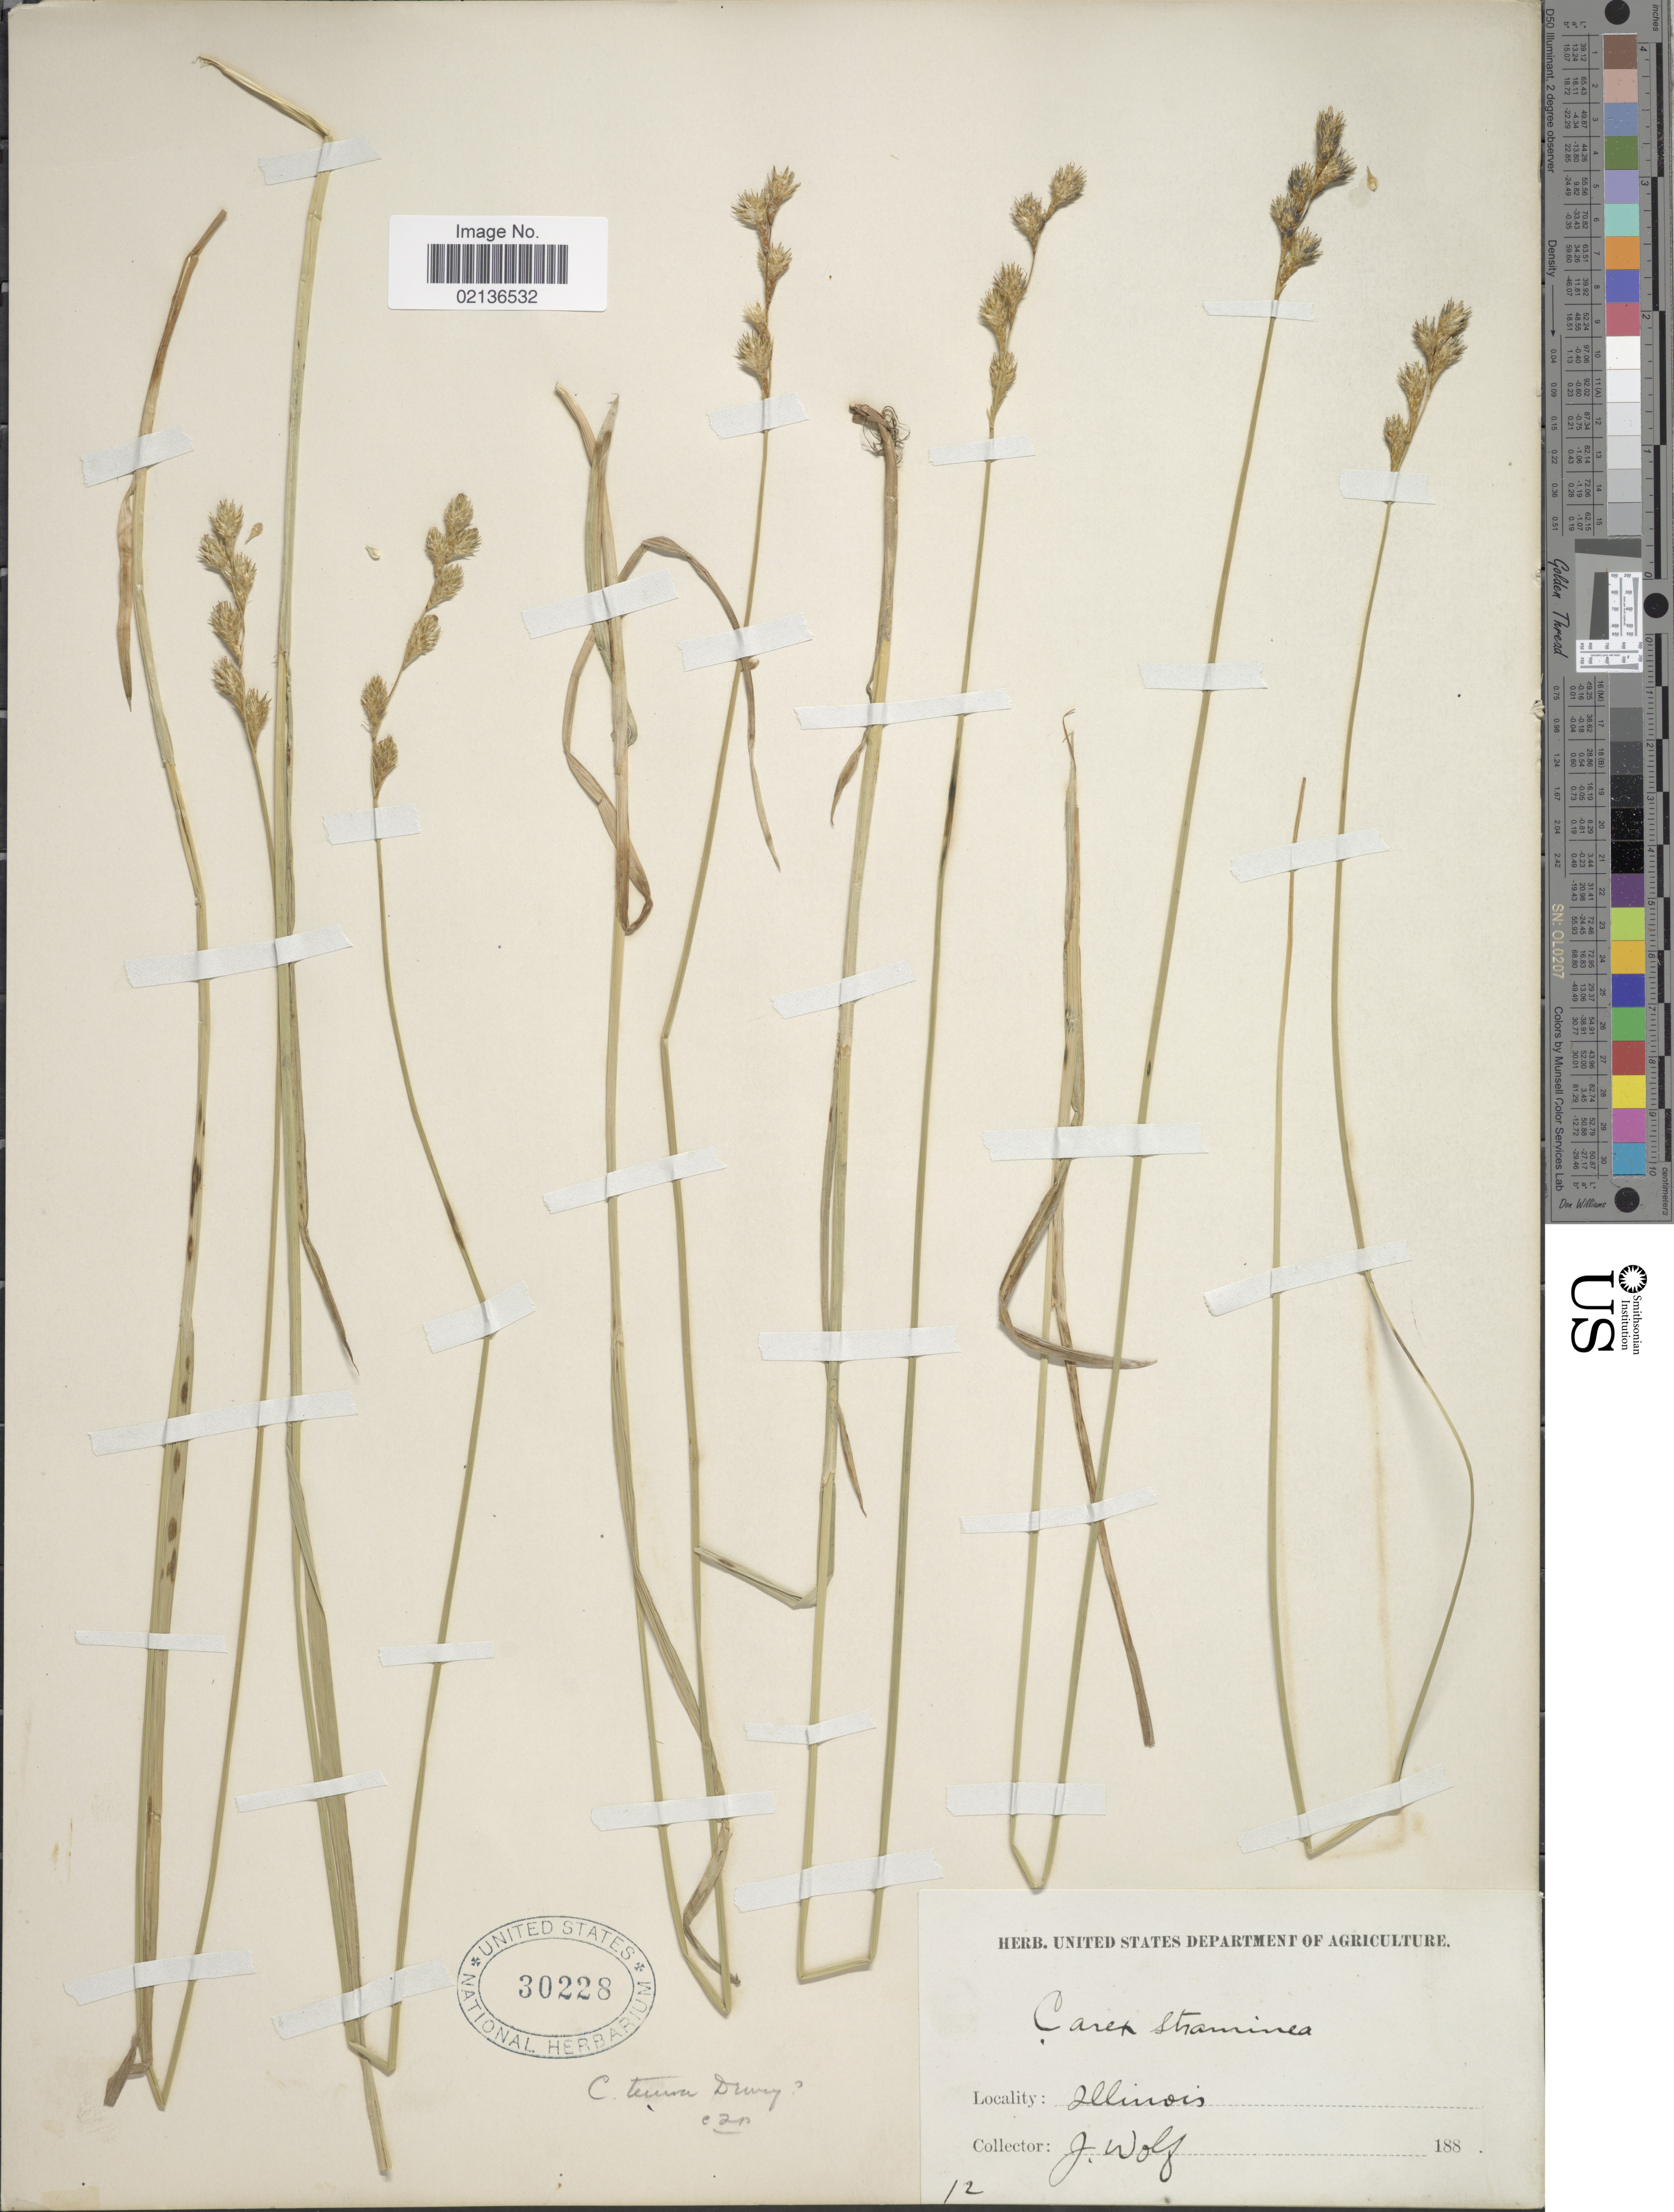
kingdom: Plantae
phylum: Tracheophyta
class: Liliopsida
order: Poales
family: Cyperaceae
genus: Carex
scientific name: Carex tenera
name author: Dewey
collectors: J. Wolf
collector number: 12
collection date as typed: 188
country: United States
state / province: Illinois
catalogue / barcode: US 30228